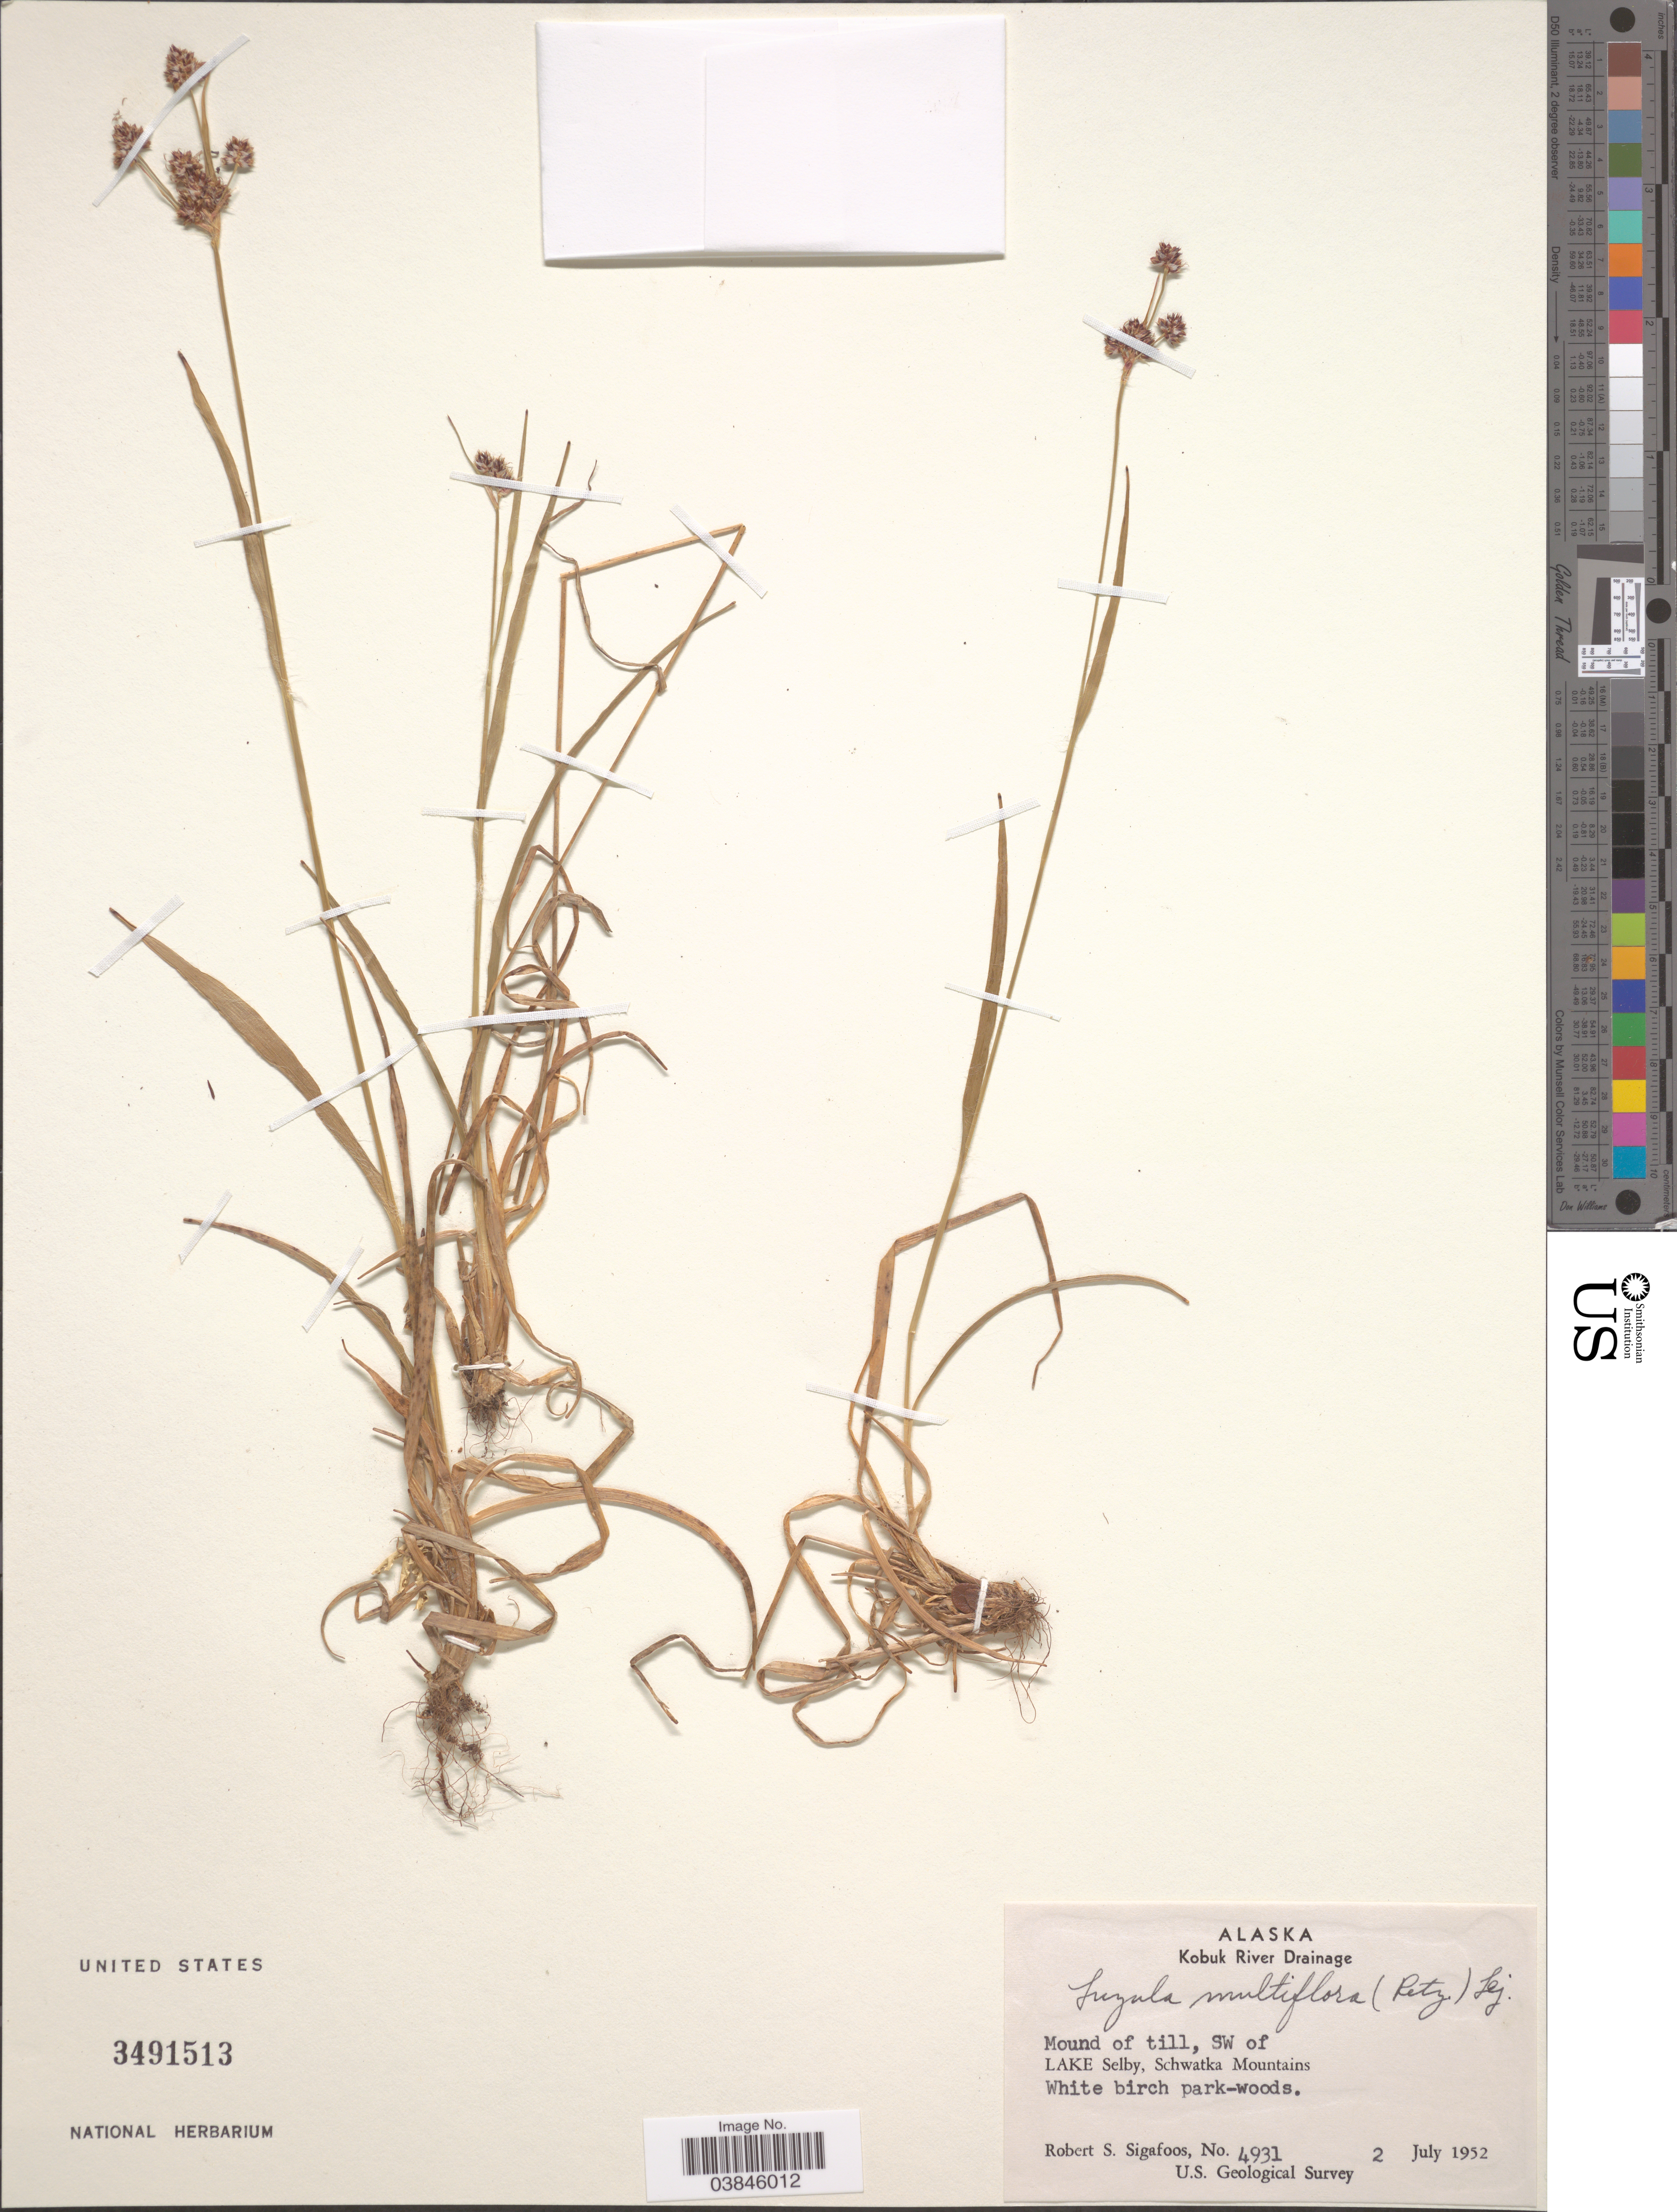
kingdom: Plantae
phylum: Tracheophyta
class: Liliopsida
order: Poales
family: Juncaceae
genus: Luzula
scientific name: Luzula multiflora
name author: (Ehrh.) Lej.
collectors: R. Sigafoos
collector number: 4931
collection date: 1952-07-02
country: United States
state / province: Alaska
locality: Kobuk River Drainage. Mound of till, SW of Lake Selby, Schwatka Mountains.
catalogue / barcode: US 3491513